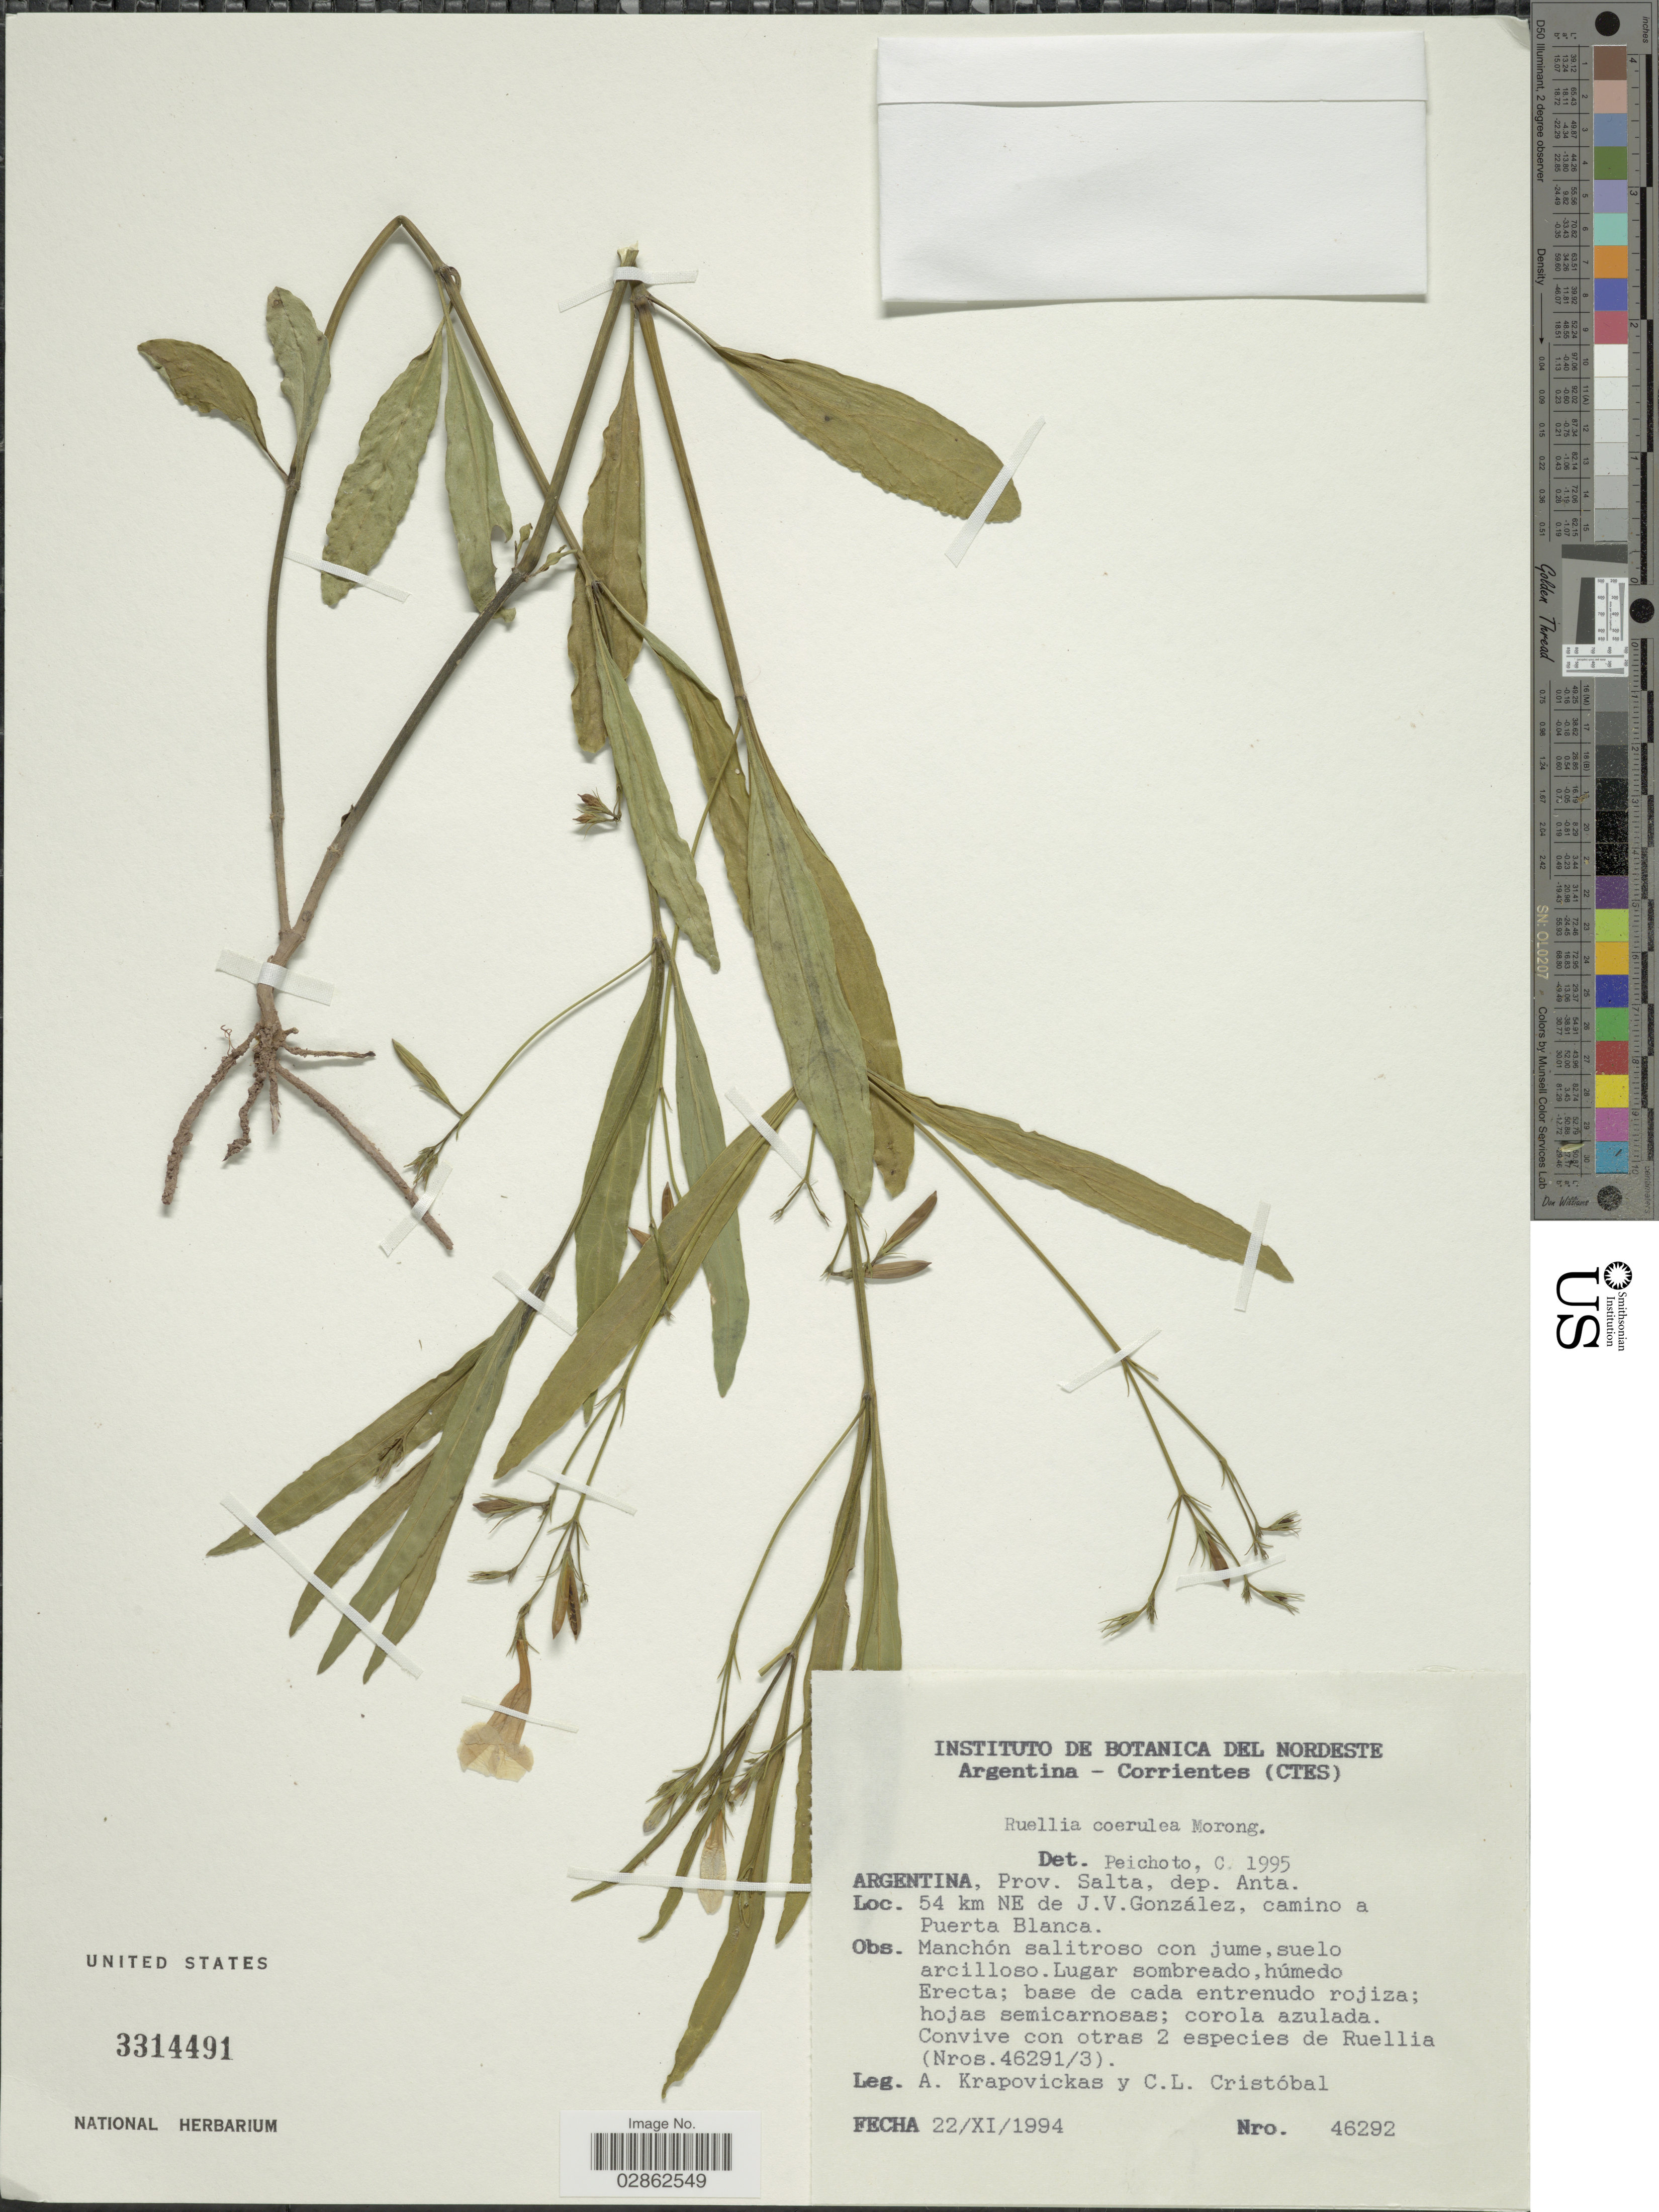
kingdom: Plantae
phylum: Tracheophyta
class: Magnoliopsida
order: Lamiales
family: Acanthaceae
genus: Ruellia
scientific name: Ruellia coerulea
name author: Morong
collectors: A. Krapovickas & C. L. Cristóbal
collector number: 46292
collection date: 1994-11-22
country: Argentina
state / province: Salta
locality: Dep. Anta. 54 km NE de J. V. González, camino a Puerta Blanca.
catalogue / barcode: US 3314491